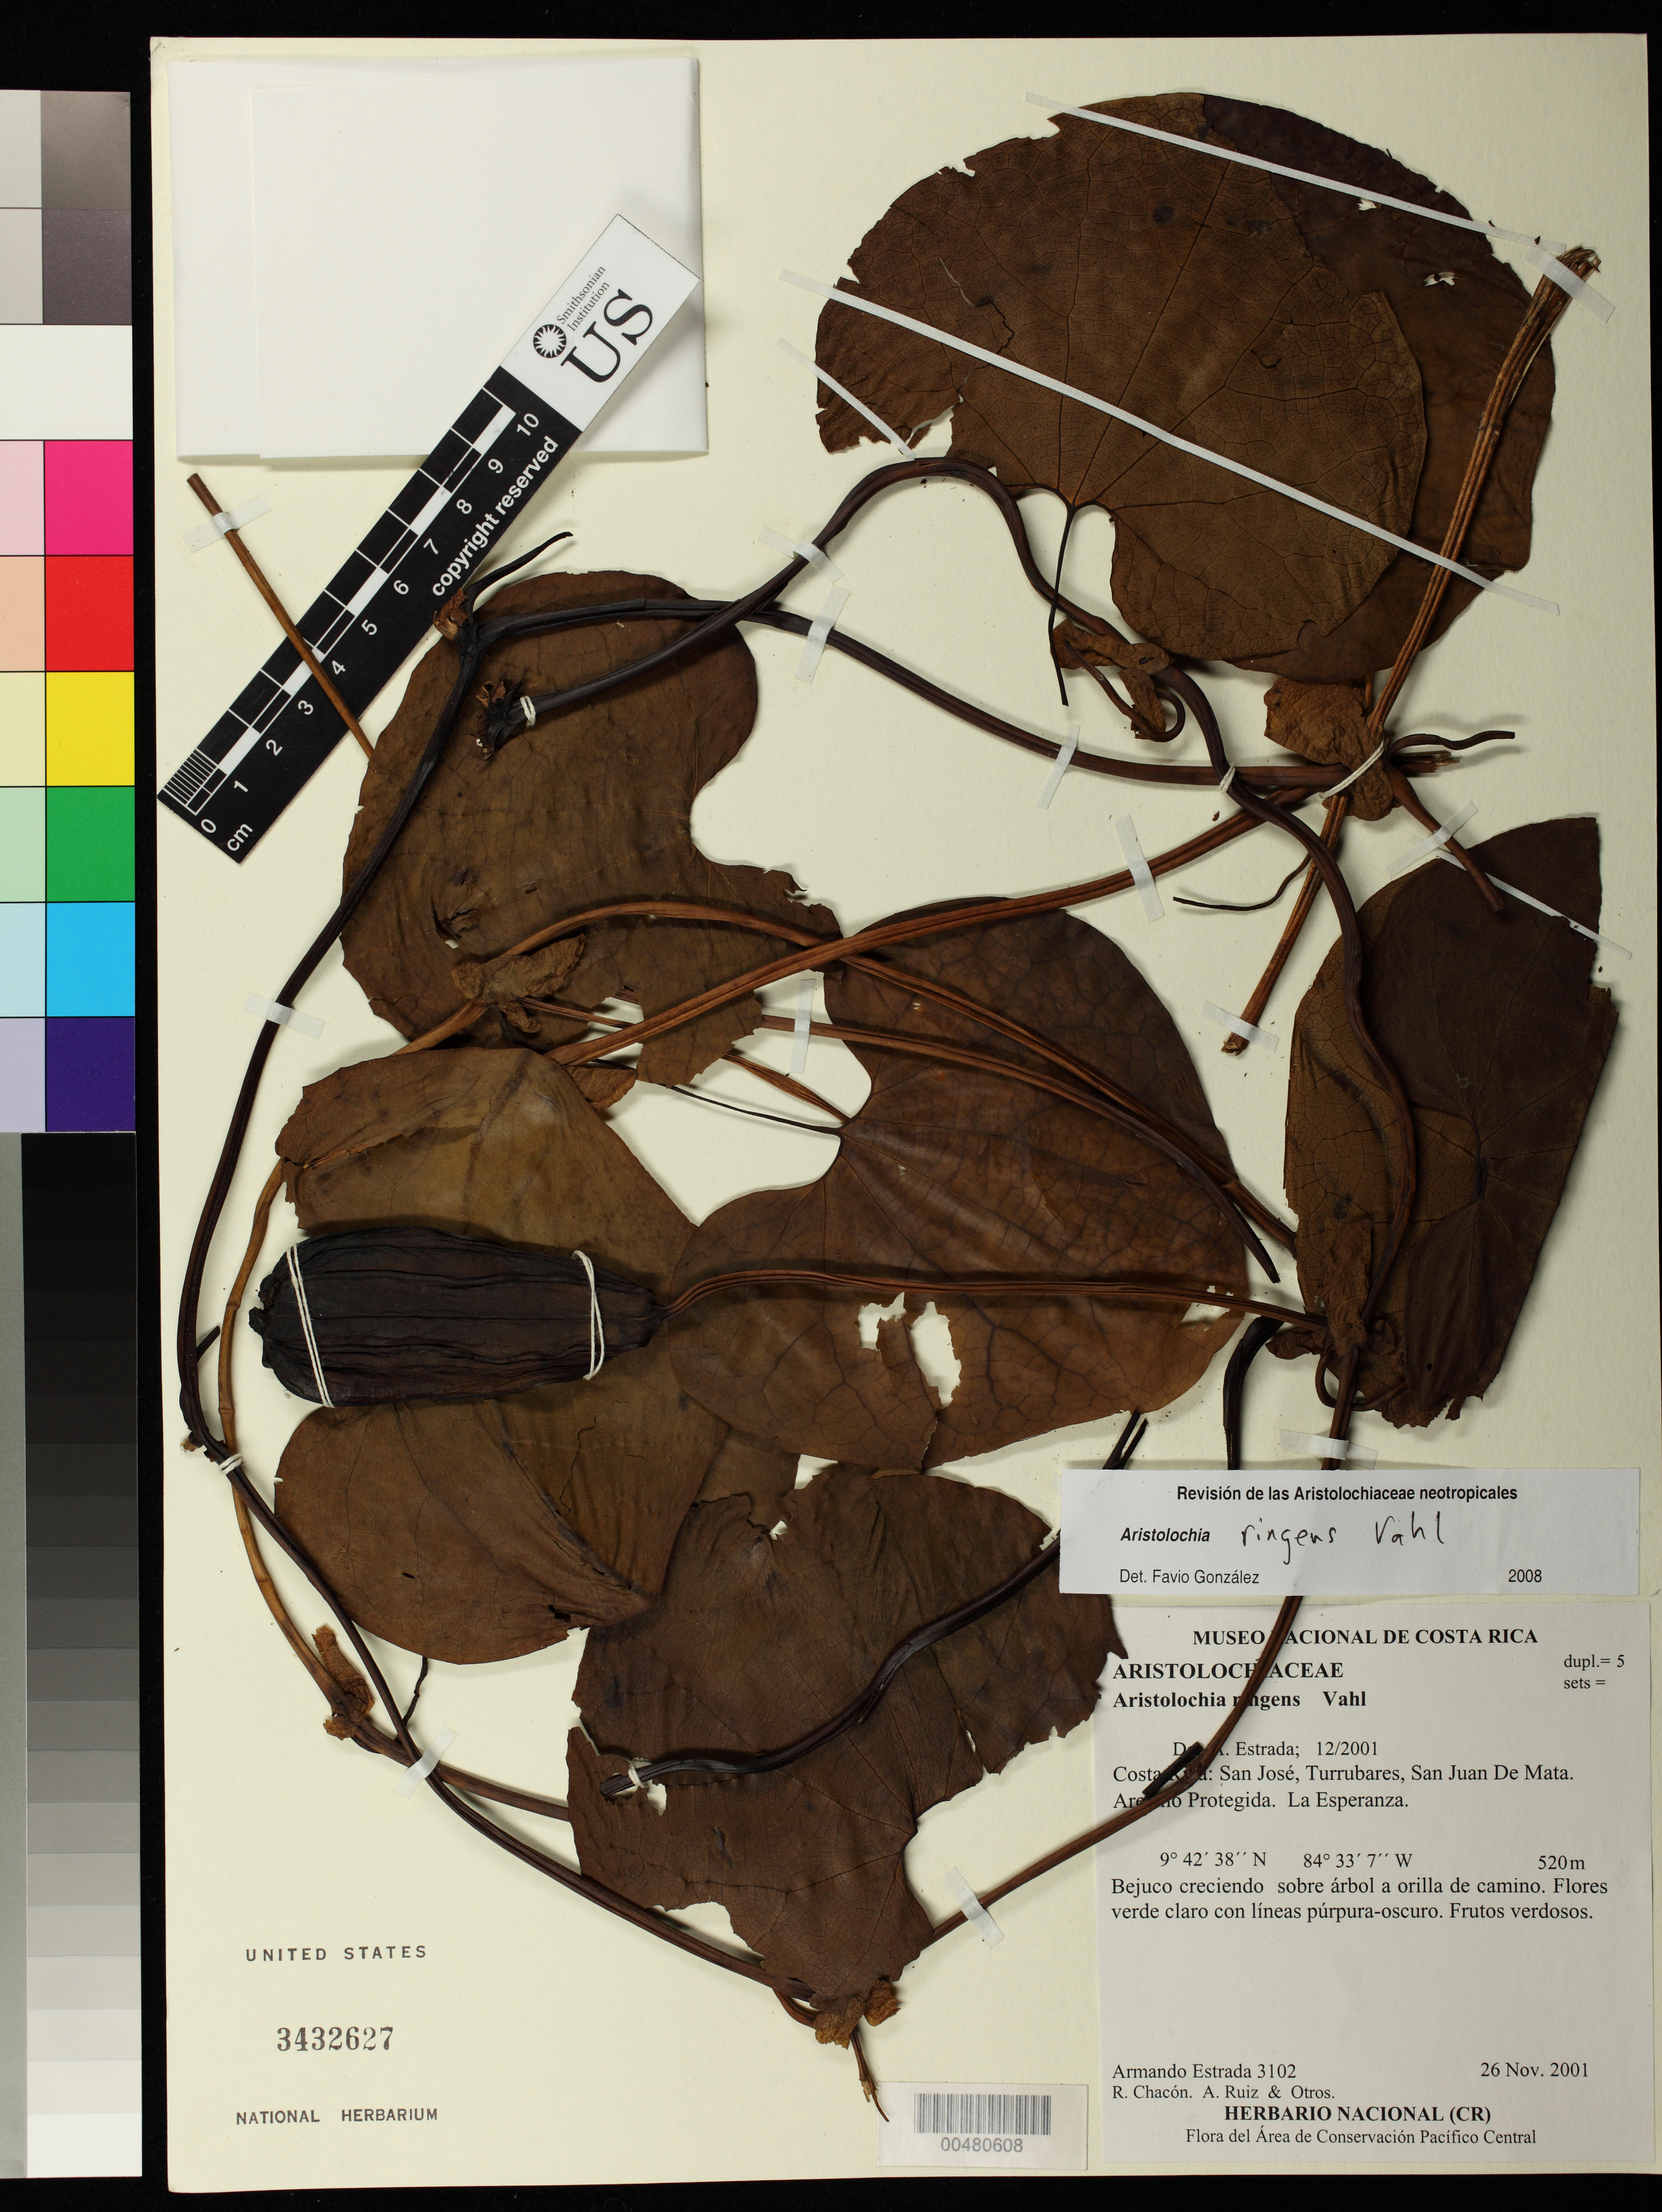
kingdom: Plantae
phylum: Tracheophyta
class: Magnoliopsida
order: Piperales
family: Aristolochiaceae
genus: Aristolochia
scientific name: Aristolochia ringens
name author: Vahl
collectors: A. Estrada, R. Chacón, A. Ruiz & -. Otros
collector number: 3102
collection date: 2001-11-26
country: Costa Rica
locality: San Jose, Turrubares, San Juan De Mata.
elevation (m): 520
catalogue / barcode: US 3432627